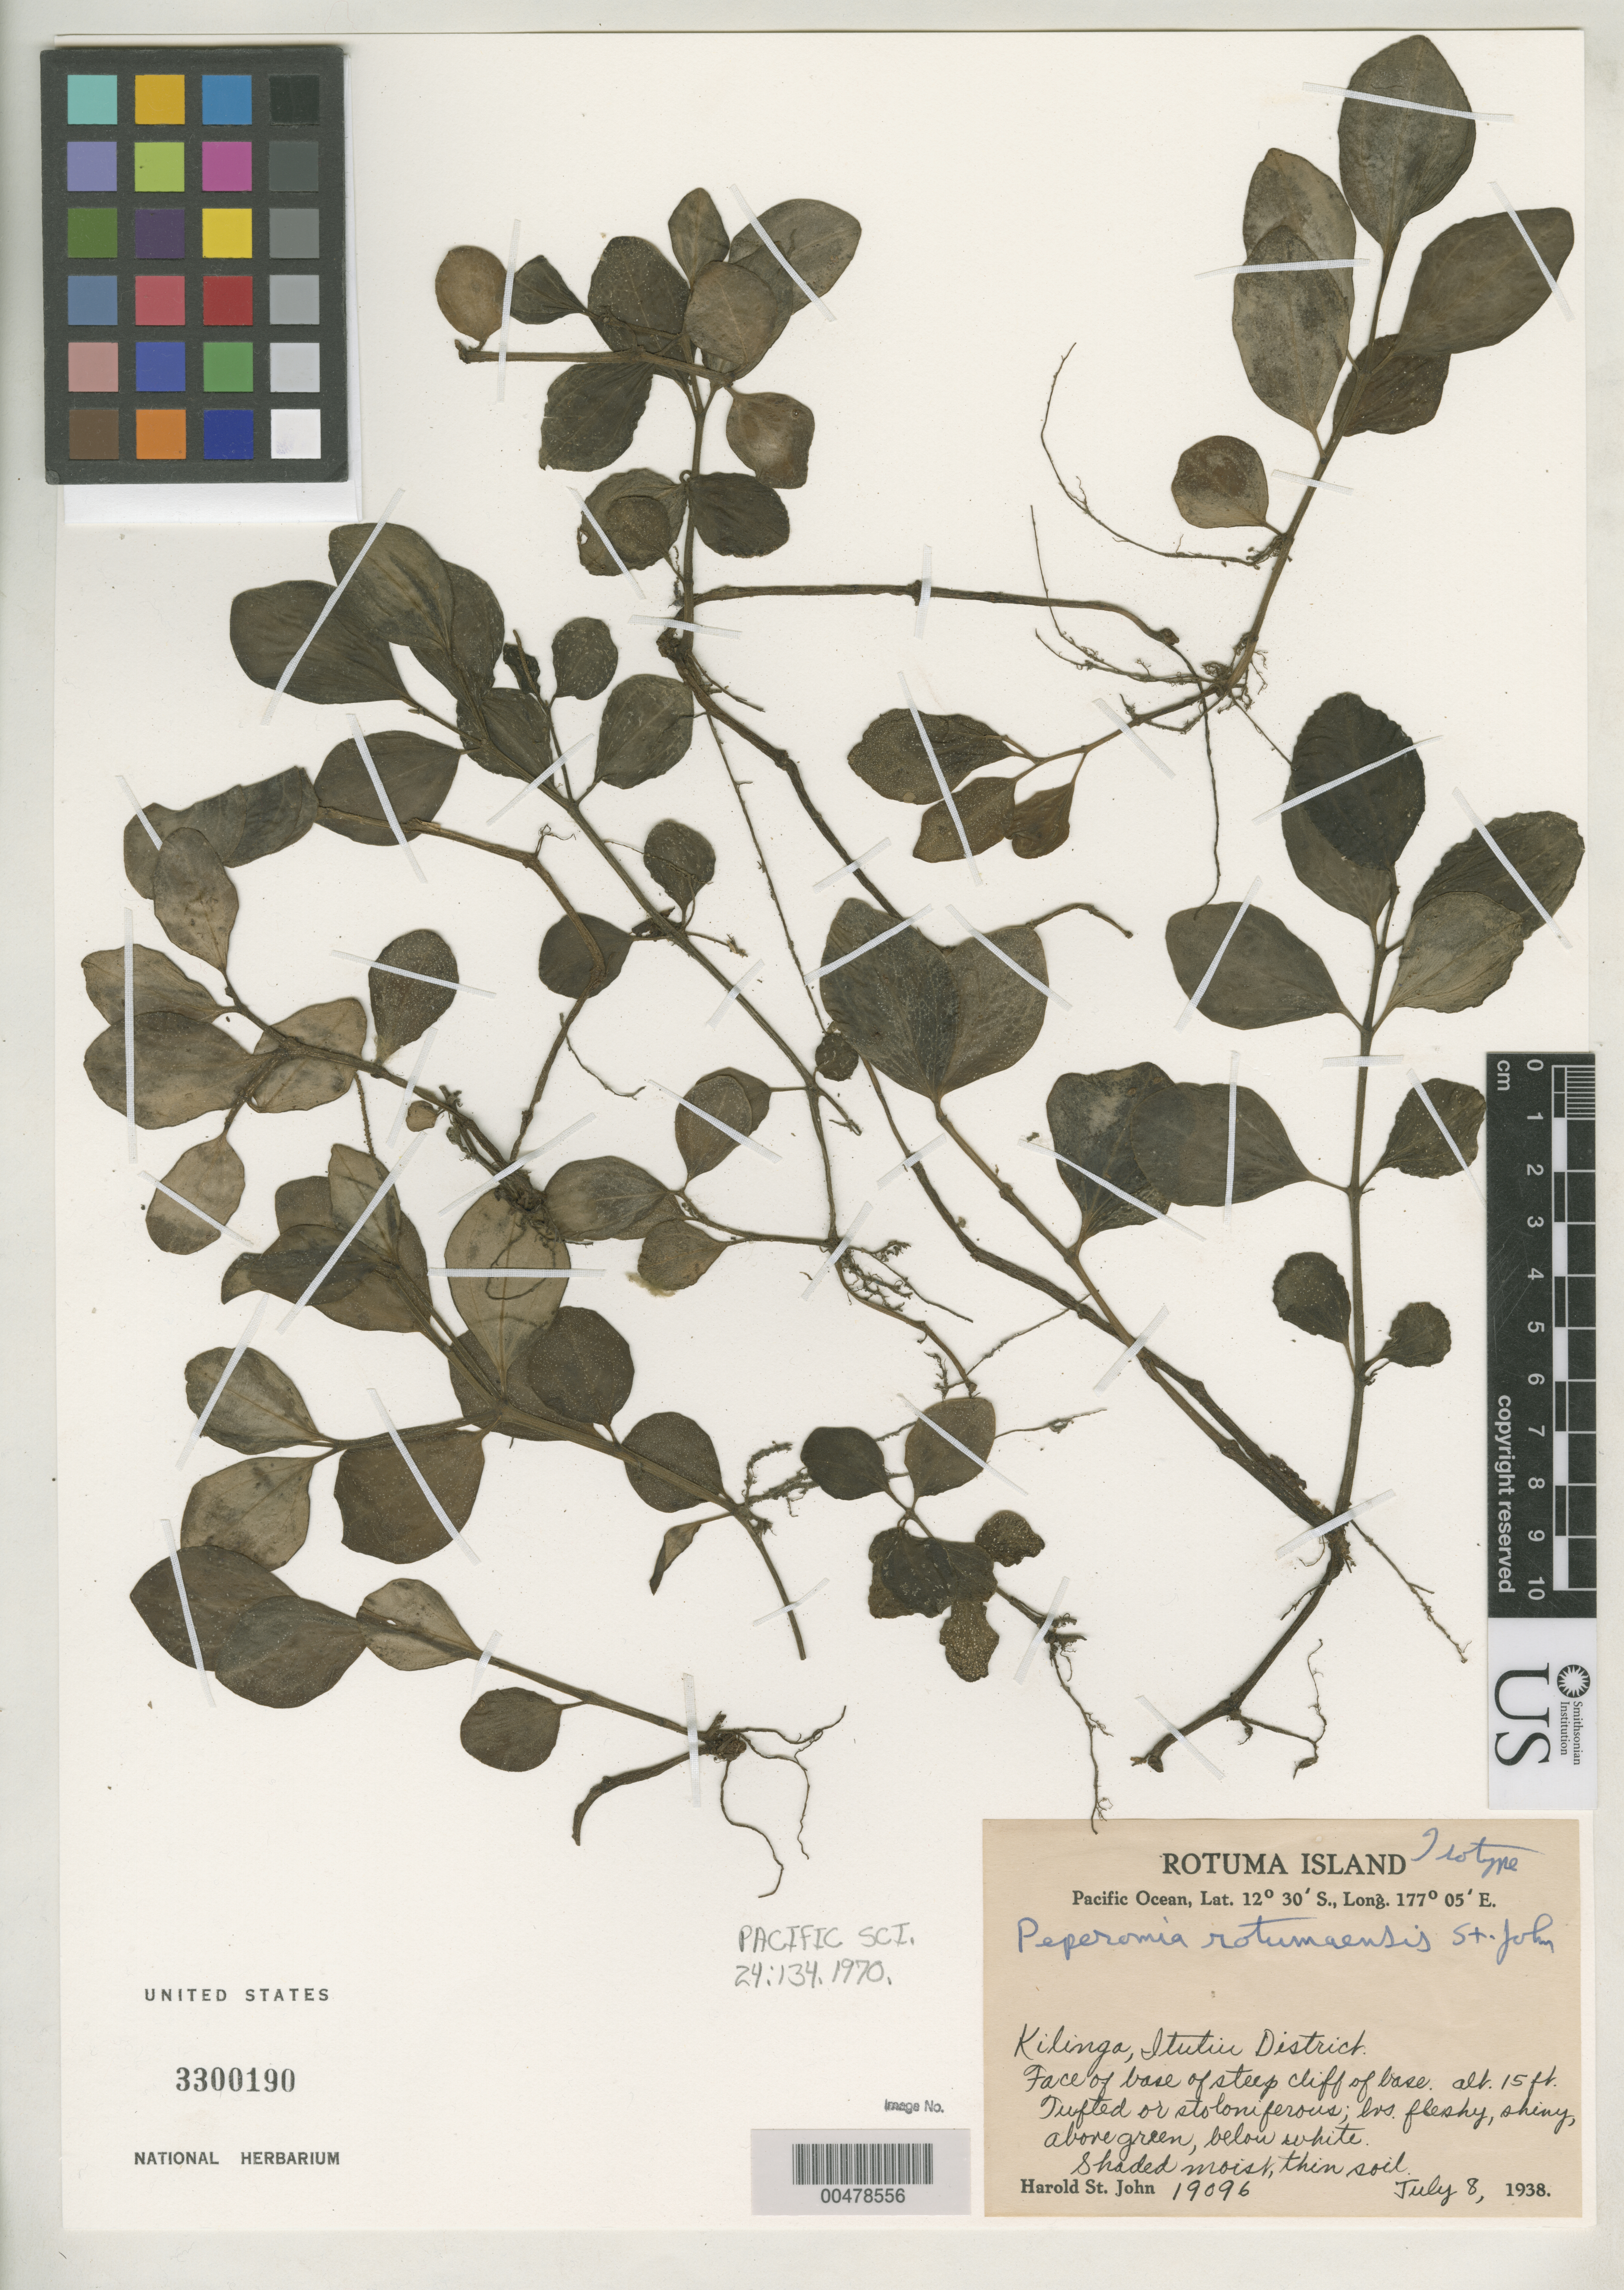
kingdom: Plantae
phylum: Tracheophyta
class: Magnoliopsida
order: Piperales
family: Piperaceae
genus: Peperomia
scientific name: Peperomia rotumaensis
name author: H. St. John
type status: Isotype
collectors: H. St. John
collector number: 19096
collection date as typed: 08 Jul 1938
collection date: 1938-07-08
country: Fiji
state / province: Itutiu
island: Rotuma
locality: Kilinga, face of base of Step Cliff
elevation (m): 5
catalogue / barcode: US 3300190